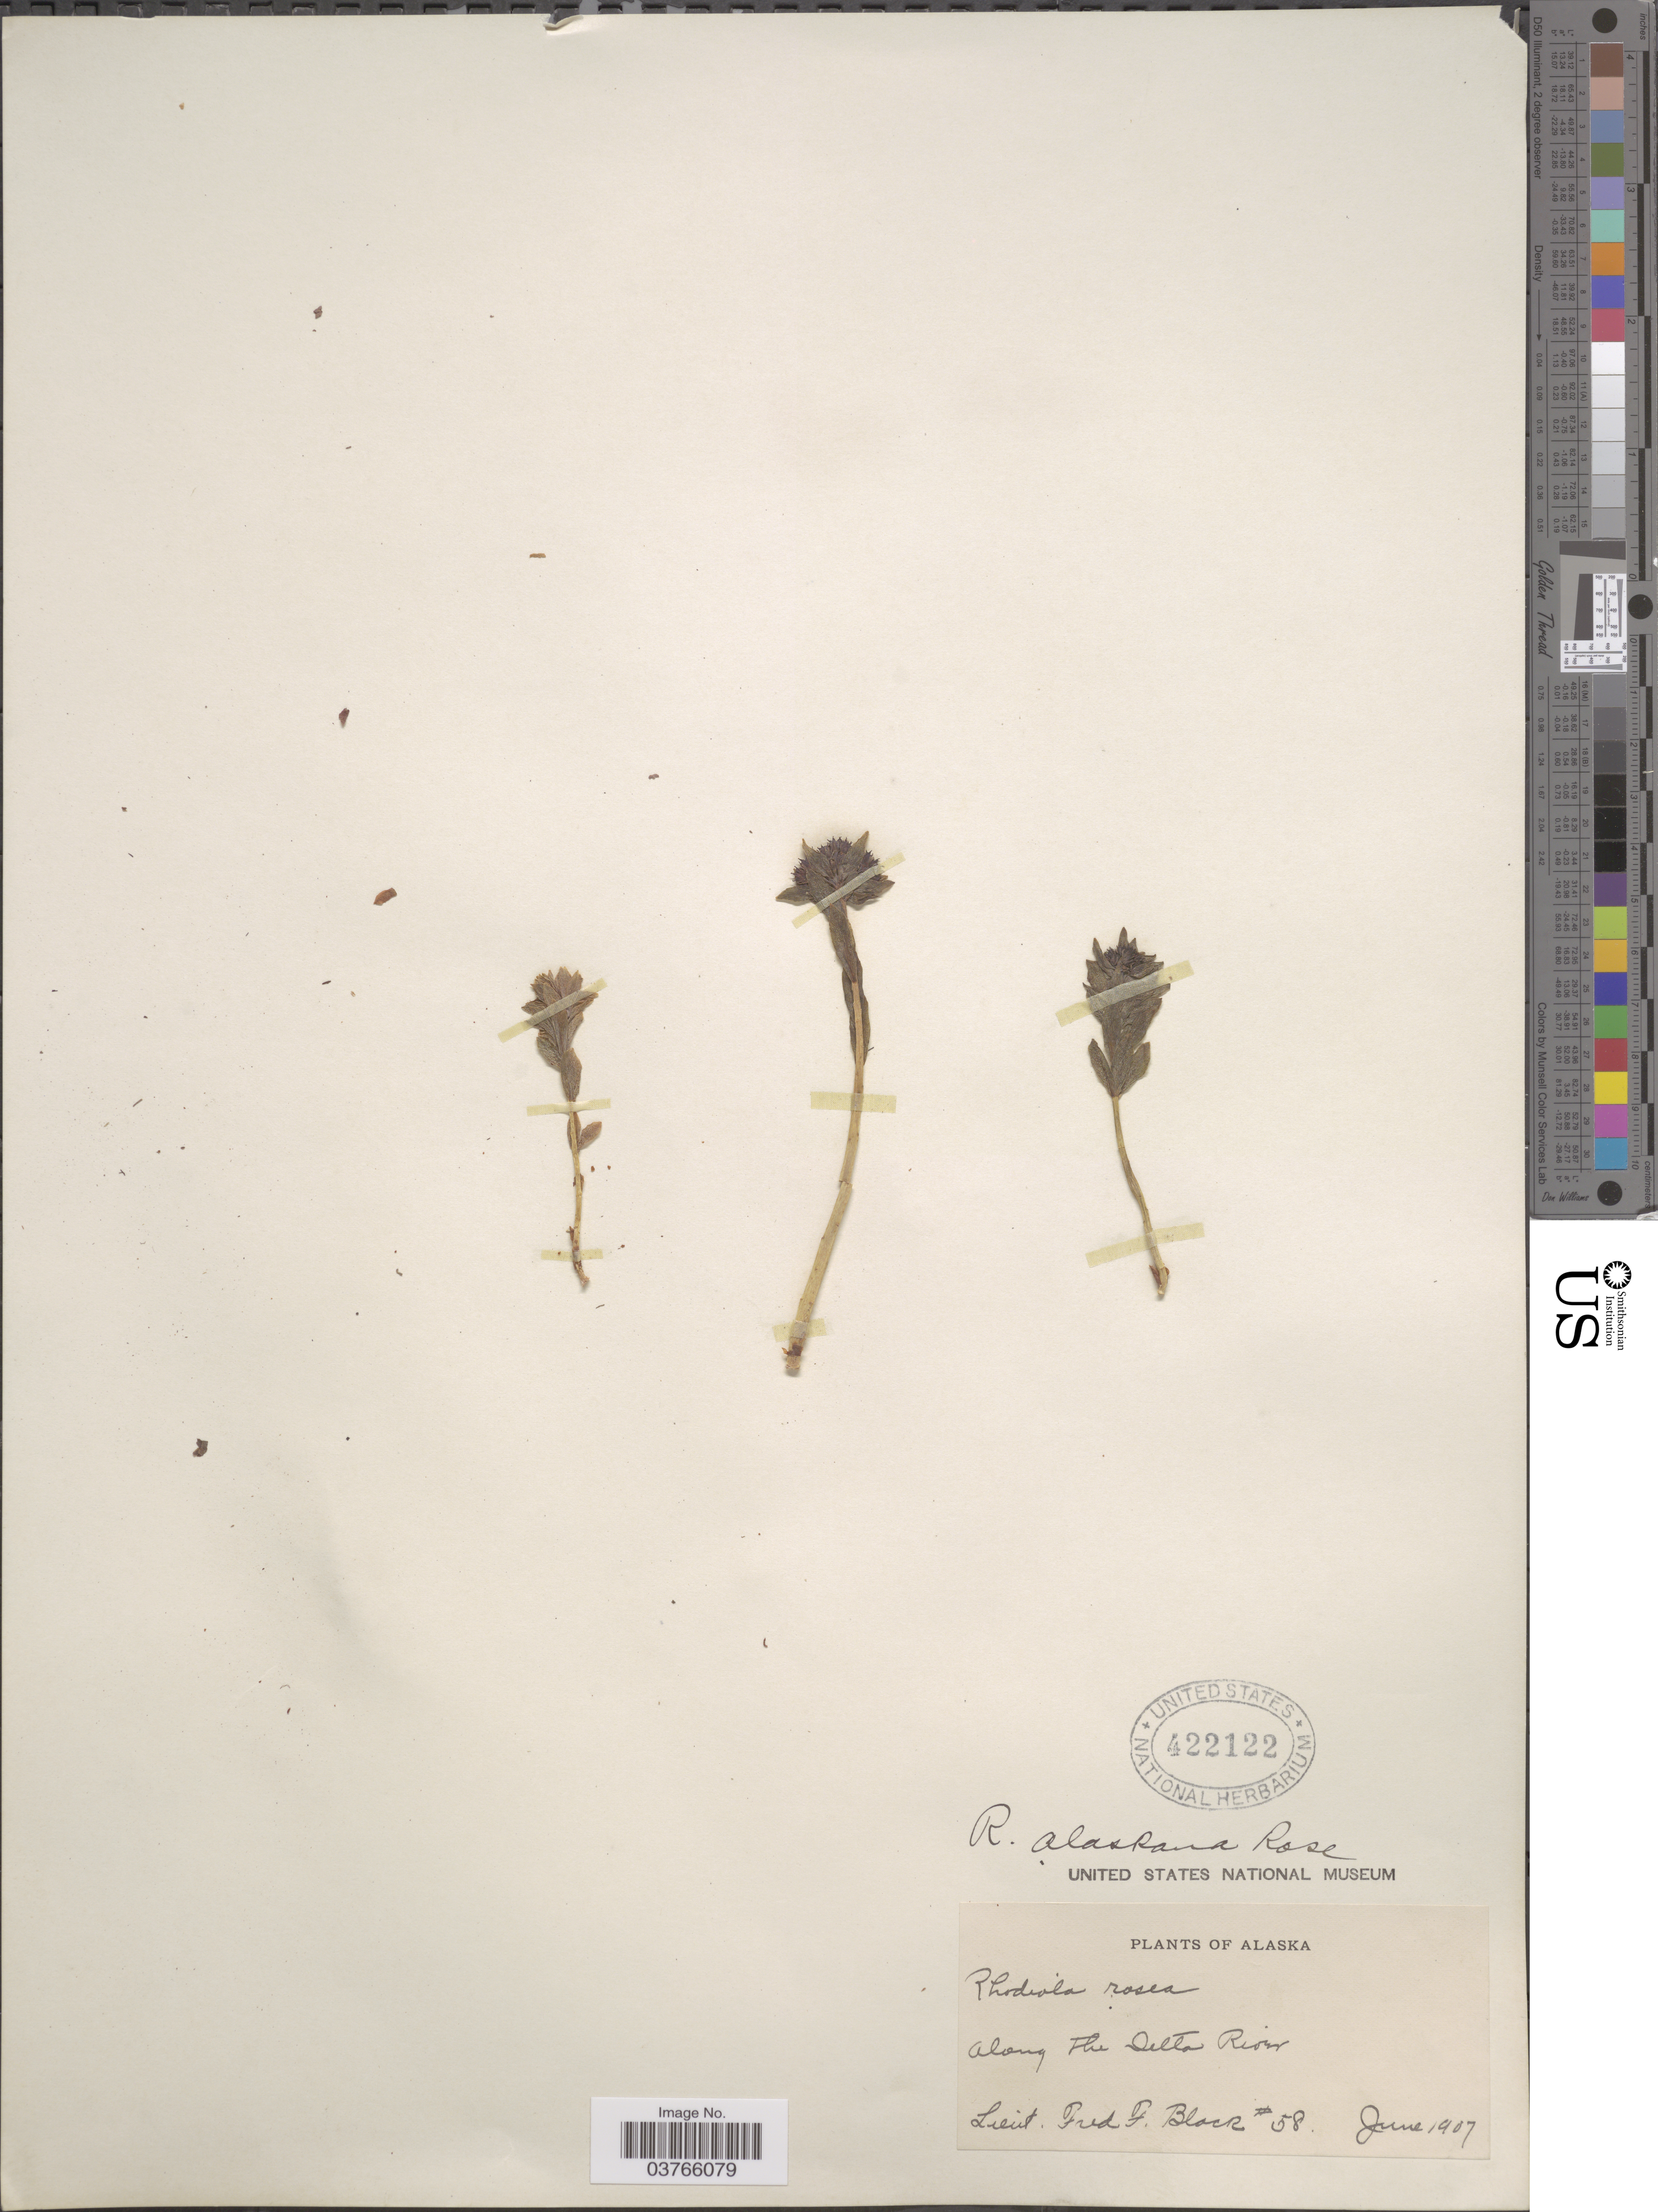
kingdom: Plantae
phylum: Tracheophyta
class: Magnoliopsida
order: Saxifragales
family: Crassulaceae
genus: Rhodiola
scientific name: Rhodiola integrifolia subsp. integrifolia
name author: Raf.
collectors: F. Black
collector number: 58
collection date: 1907-06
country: United States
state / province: Alaska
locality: Along The Delta River.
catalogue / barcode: US 422122